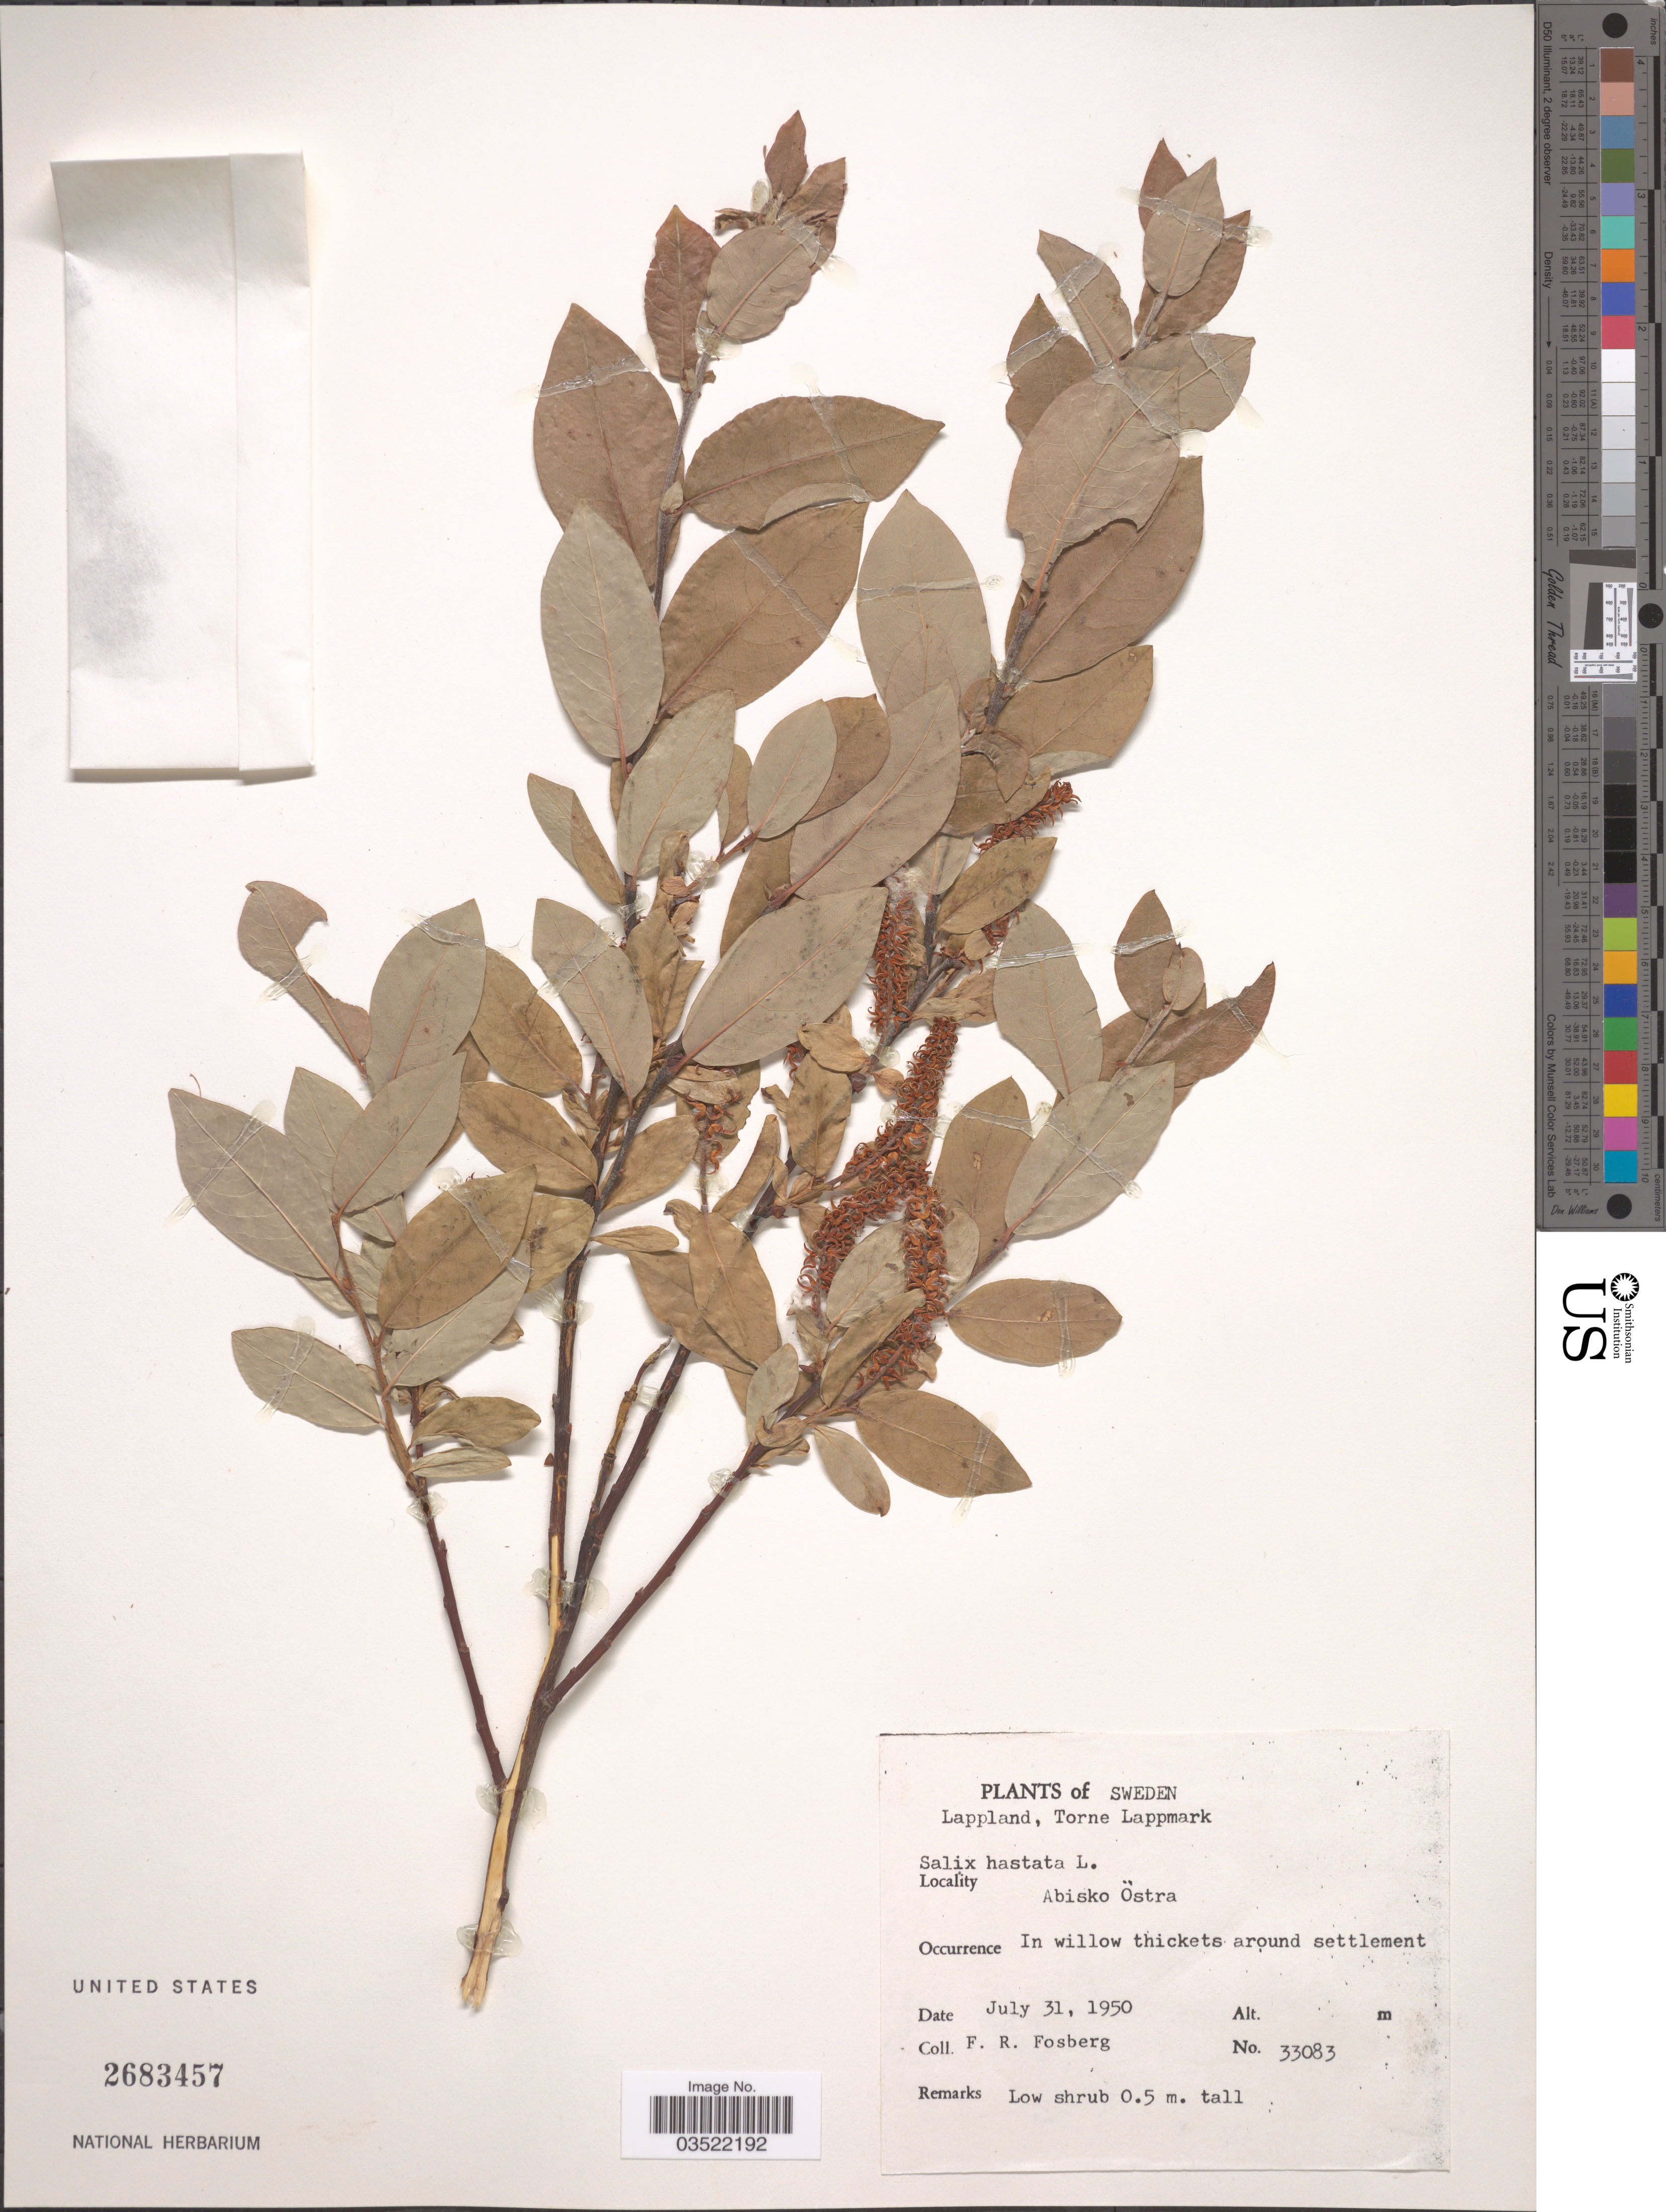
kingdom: Plantae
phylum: Tracheophyta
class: Magnoliopsida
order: Malpighiales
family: Salicaceae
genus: Salix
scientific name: Salix hastata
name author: L.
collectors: F. R. Fosberg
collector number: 33083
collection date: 1950-07-31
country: Sweden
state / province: Norrbotten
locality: Lappland, Torne Lappmark. Abisko Östra.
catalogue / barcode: US 2683457